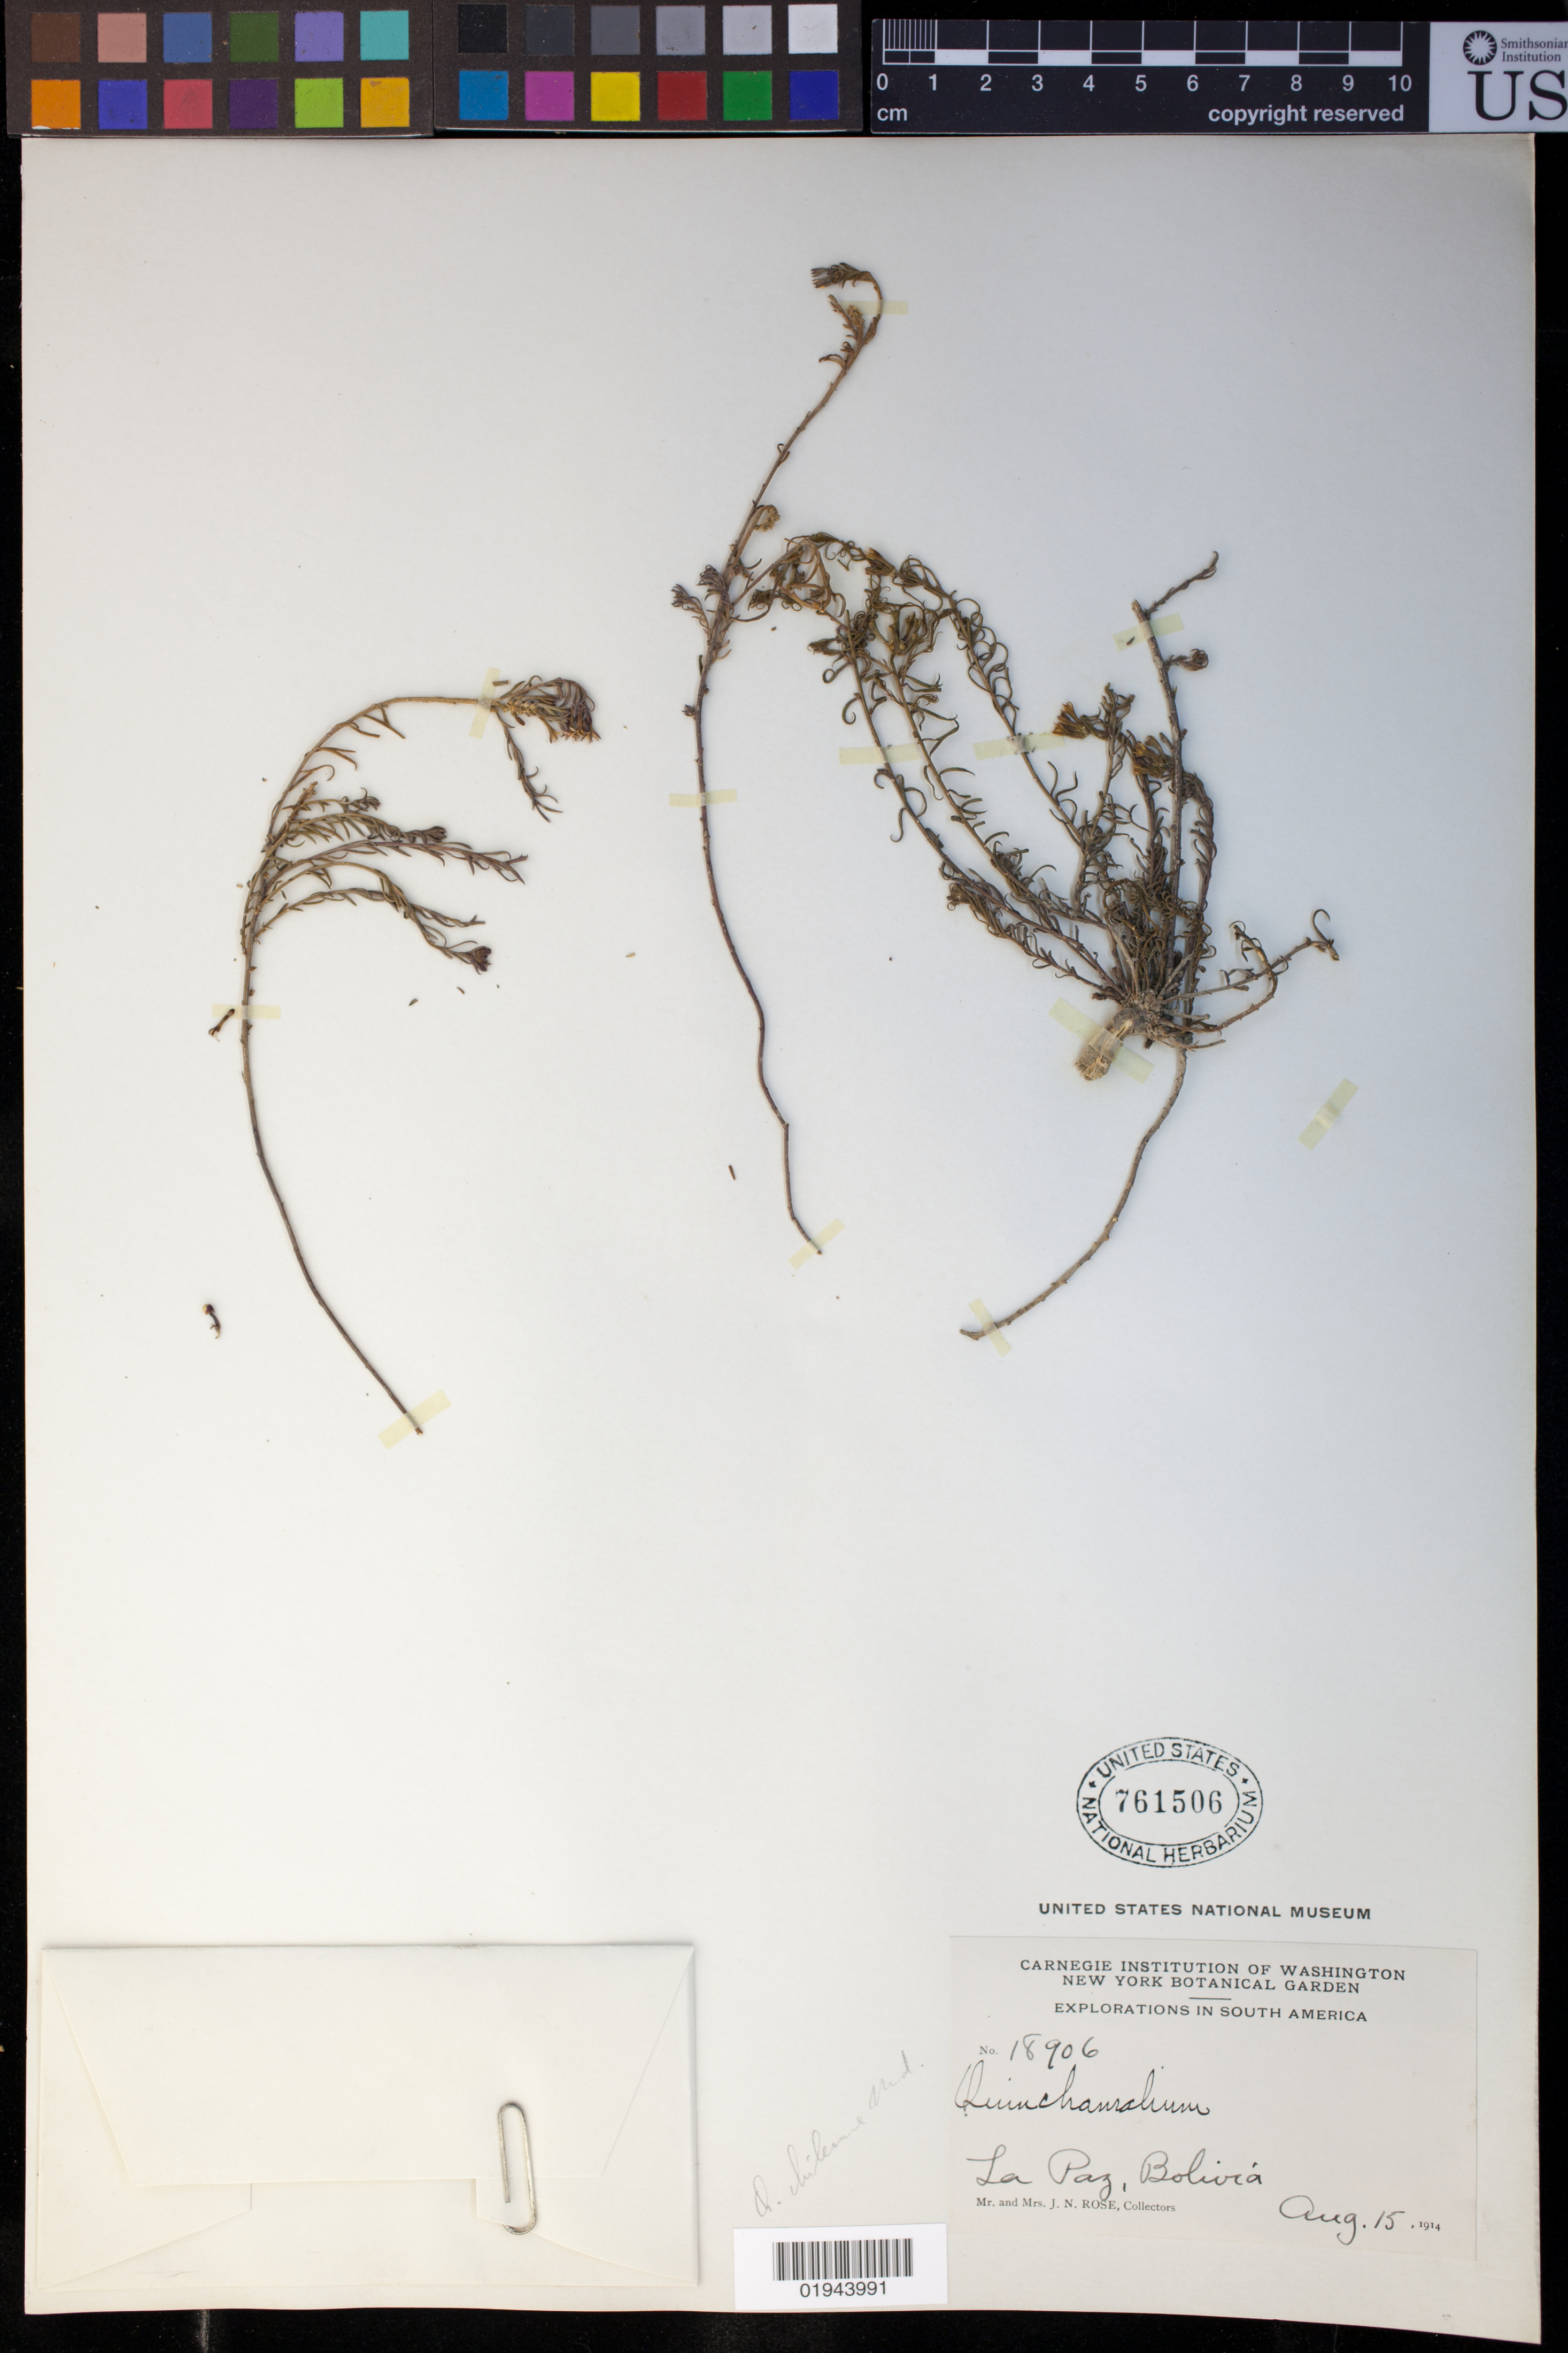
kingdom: Plantae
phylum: Tracheophyta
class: Magnoliopsida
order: Santalales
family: Schoepfiaceae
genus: Quinchamalium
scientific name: Quinchamalium chilense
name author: Molina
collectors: J. N. Rose & L. B. Rose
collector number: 18906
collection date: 1914-08-15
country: Bolivia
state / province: La Paz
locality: La Paz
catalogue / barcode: US 761506